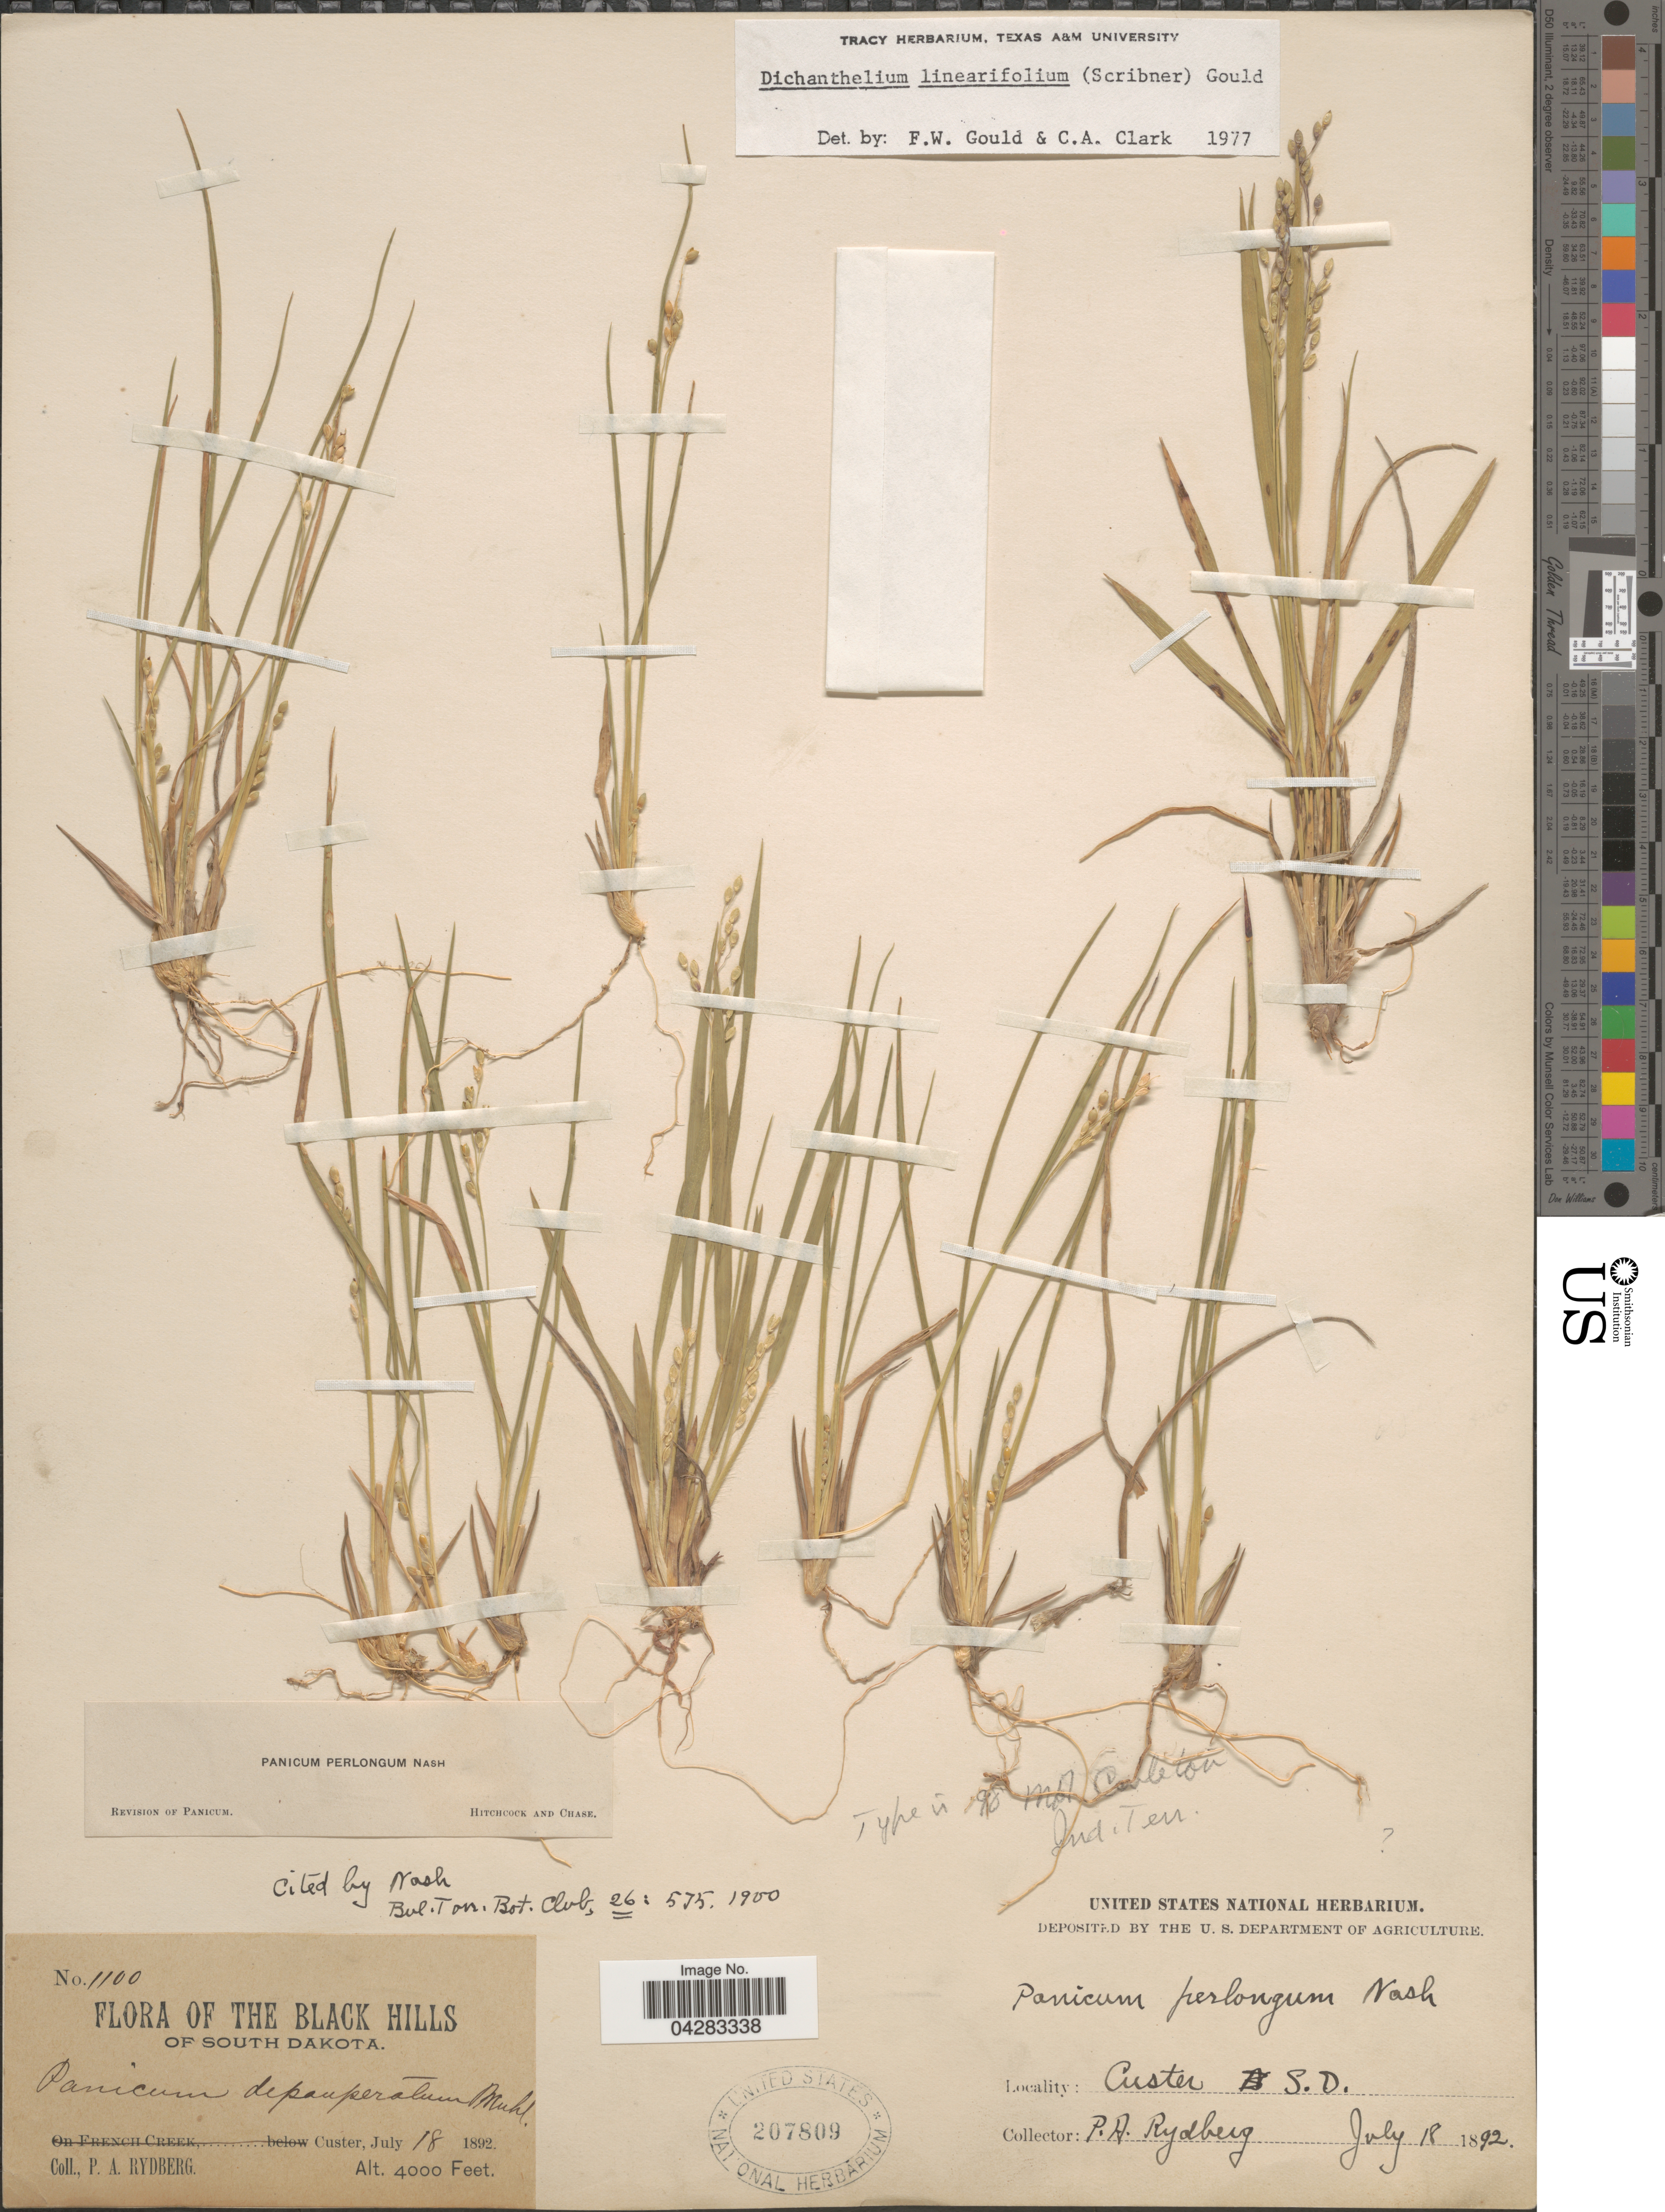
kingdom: Plantae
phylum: Tracheophyta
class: Liliopsida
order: Poales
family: Poaceae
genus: Dichanthelium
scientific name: Dichanthelium linearifolium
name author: (Scribn.) Gould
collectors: P. A. Rydberg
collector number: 1100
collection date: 1892-07-18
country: United States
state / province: South Dakota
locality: The Black Hills Of South Dakota. Custer.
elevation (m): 1219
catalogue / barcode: US 207809